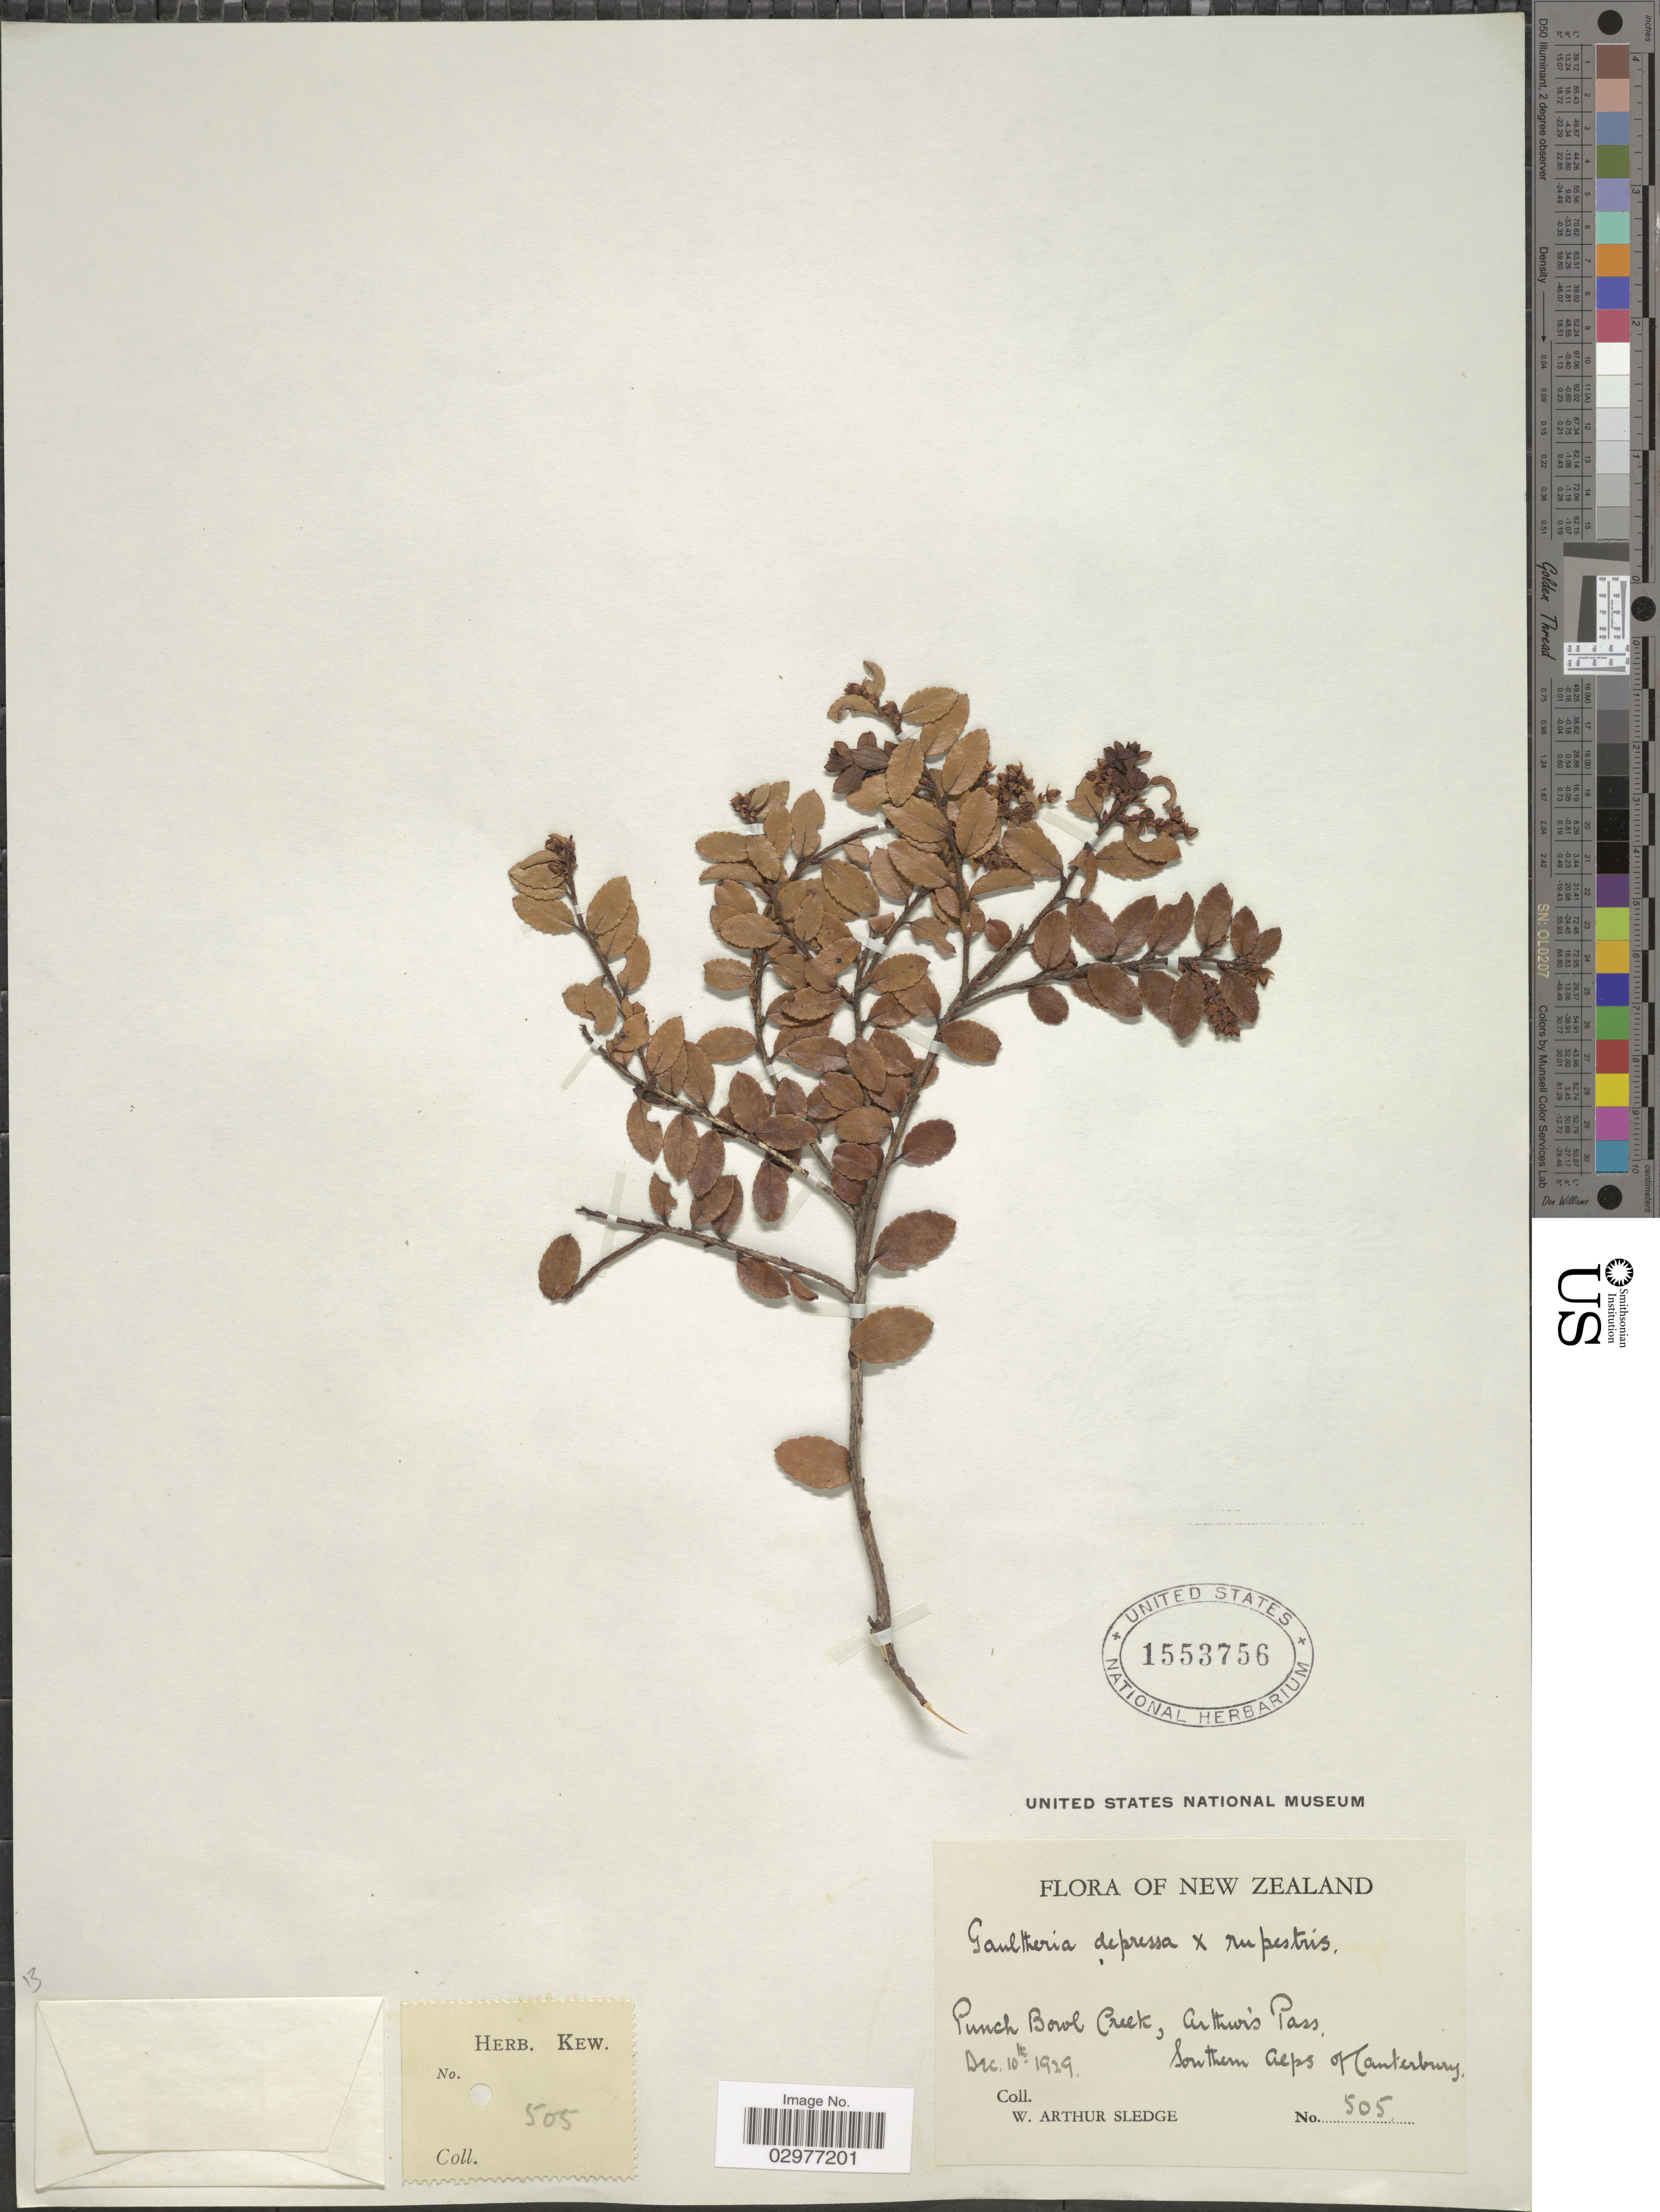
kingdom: Plantae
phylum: Tracheophyta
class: Magnoliopsida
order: Ericales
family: Ericaceae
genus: Gaultheria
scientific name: Gaultheria depressa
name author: Hook. f.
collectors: W. A. Sledge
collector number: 505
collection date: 1929-12-10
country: New Zealand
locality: Punch Bowl Creek, Arthur's Pass. Southern Alps of Canterbury.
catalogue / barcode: US 1553756